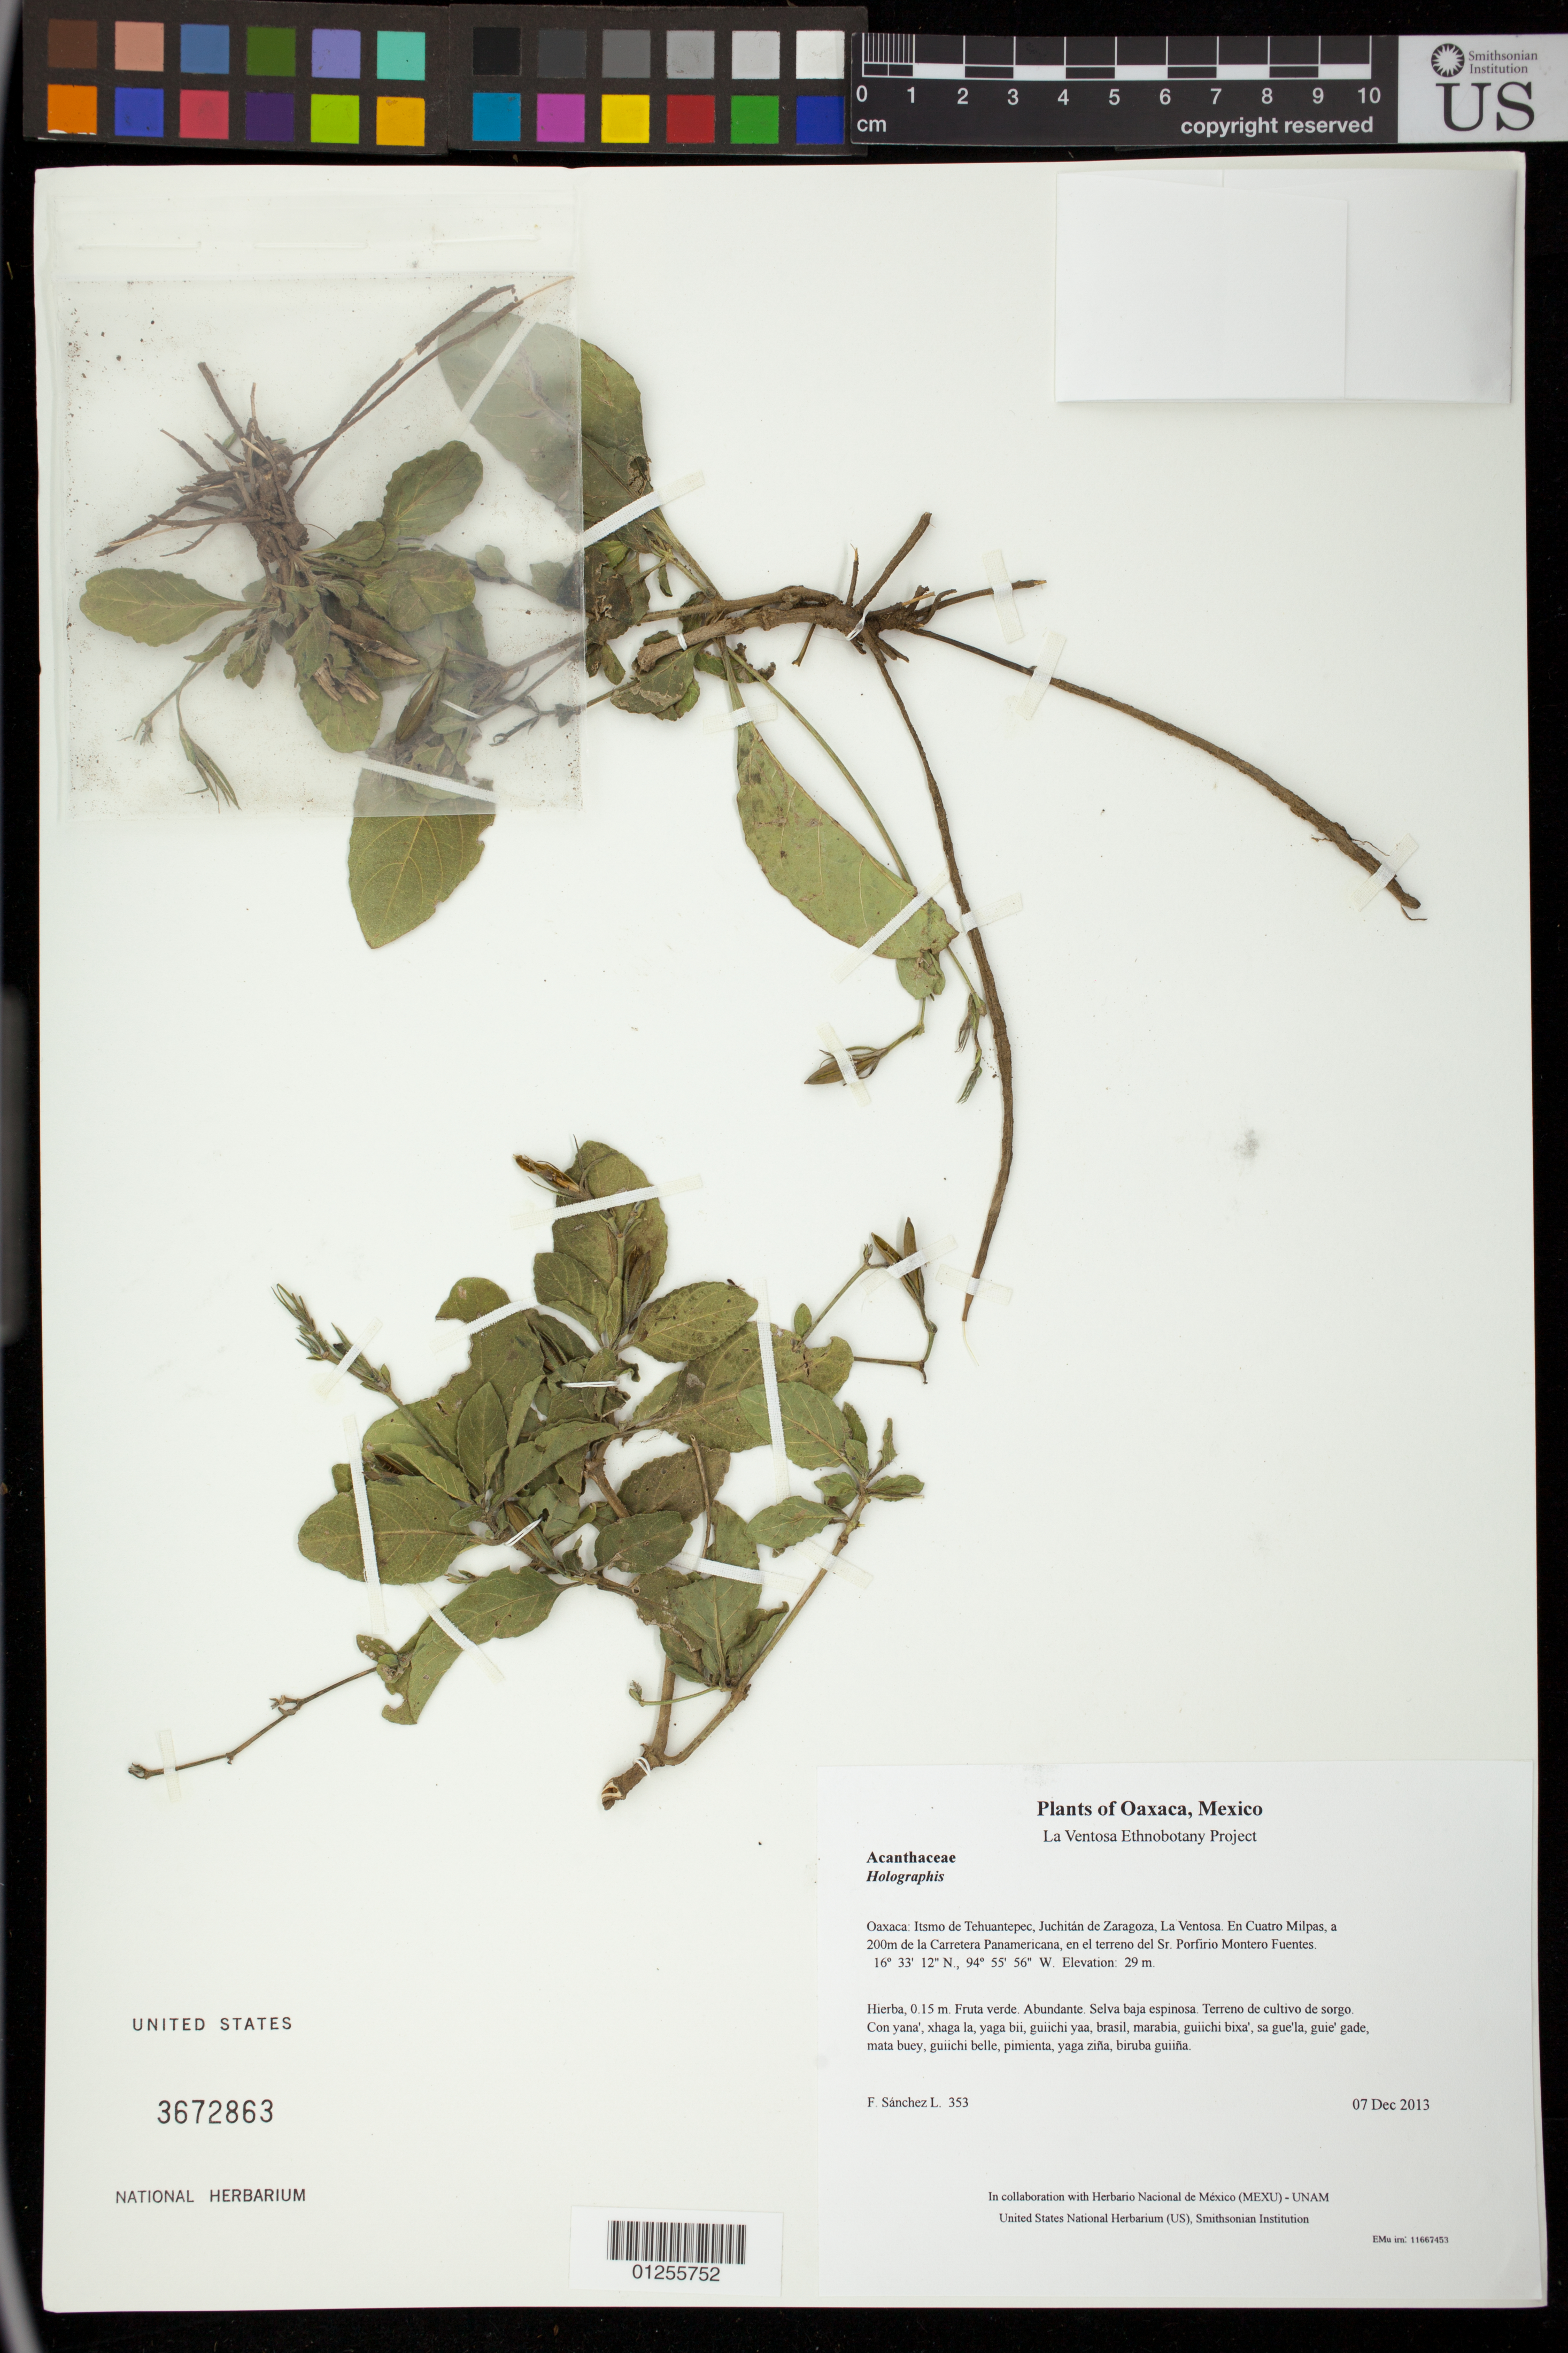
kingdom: Plantae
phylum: Tracheophyta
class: Magnoliopsida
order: Lamiales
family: Acanthaceae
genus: Ruellia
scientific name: Ruellia nudiflora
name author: (Engelm. & A. Gray) Urb.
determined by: Velasco G., Kenia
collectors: F. Sánchez L.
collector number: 353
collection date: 2013-12-07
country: Mexico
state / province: Oaxaca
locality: Itsmo de Tehuantepec, Juchitán de Zaragoza, La Ventosa. En Cuatro Milpas, a 200m de la Carretera Panamericana, en el terreno del Sr. Porfirio Montero Fuentes.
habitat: Selva baja espinosa. Terreno de cultivo de sorgo.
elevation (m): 29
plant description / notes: JEBOT, MEXU, US; Guixi bandaga. 0.15 m. Cuaananaxhi naga'. Stale.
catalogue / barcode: US 3672863